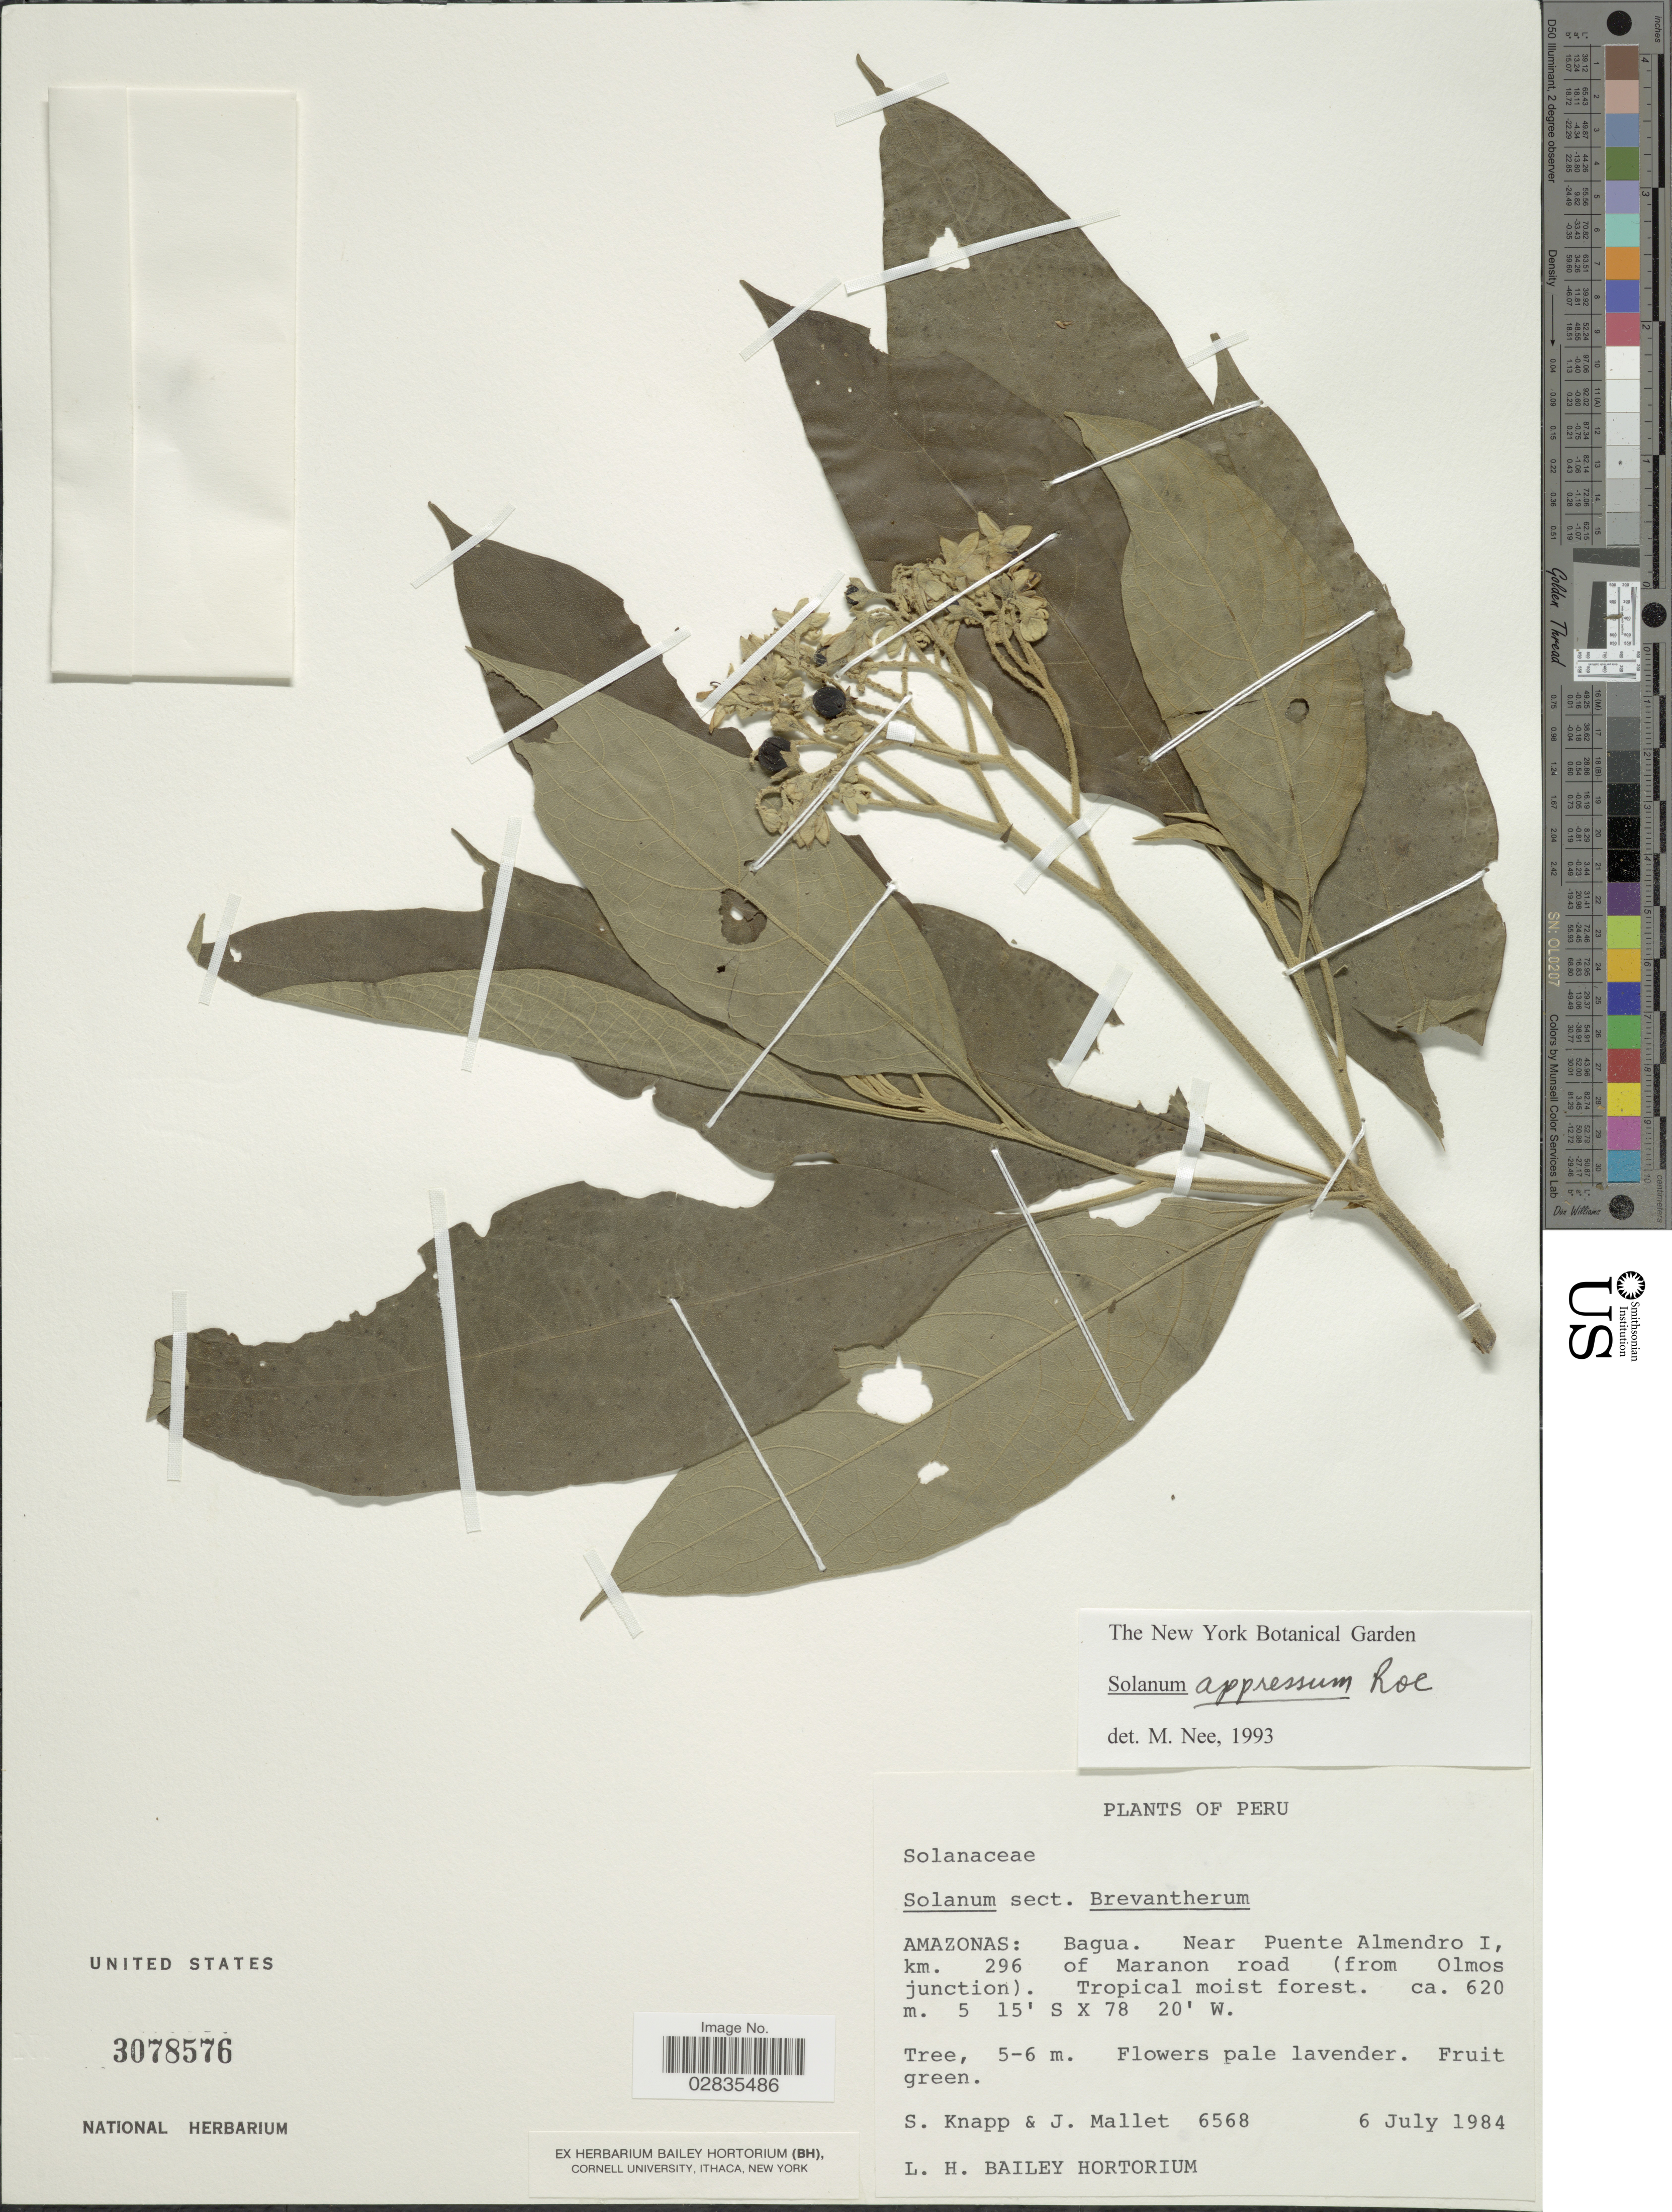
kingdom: Plantae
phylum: Tracheophyta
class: Magnoliopsida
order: Solanales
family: Solanaceae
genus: Solanum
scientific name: Solanum appressum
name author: K.E. Roe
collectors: S. Knapp & J. Mallet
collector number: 6568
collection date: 1984-07-06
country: Peru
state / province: Amazonas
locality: Bagua, near Puente Almendro I, km. 296 of Maranon road (from Olmos junction).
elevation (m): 620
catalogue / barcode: US 3078576